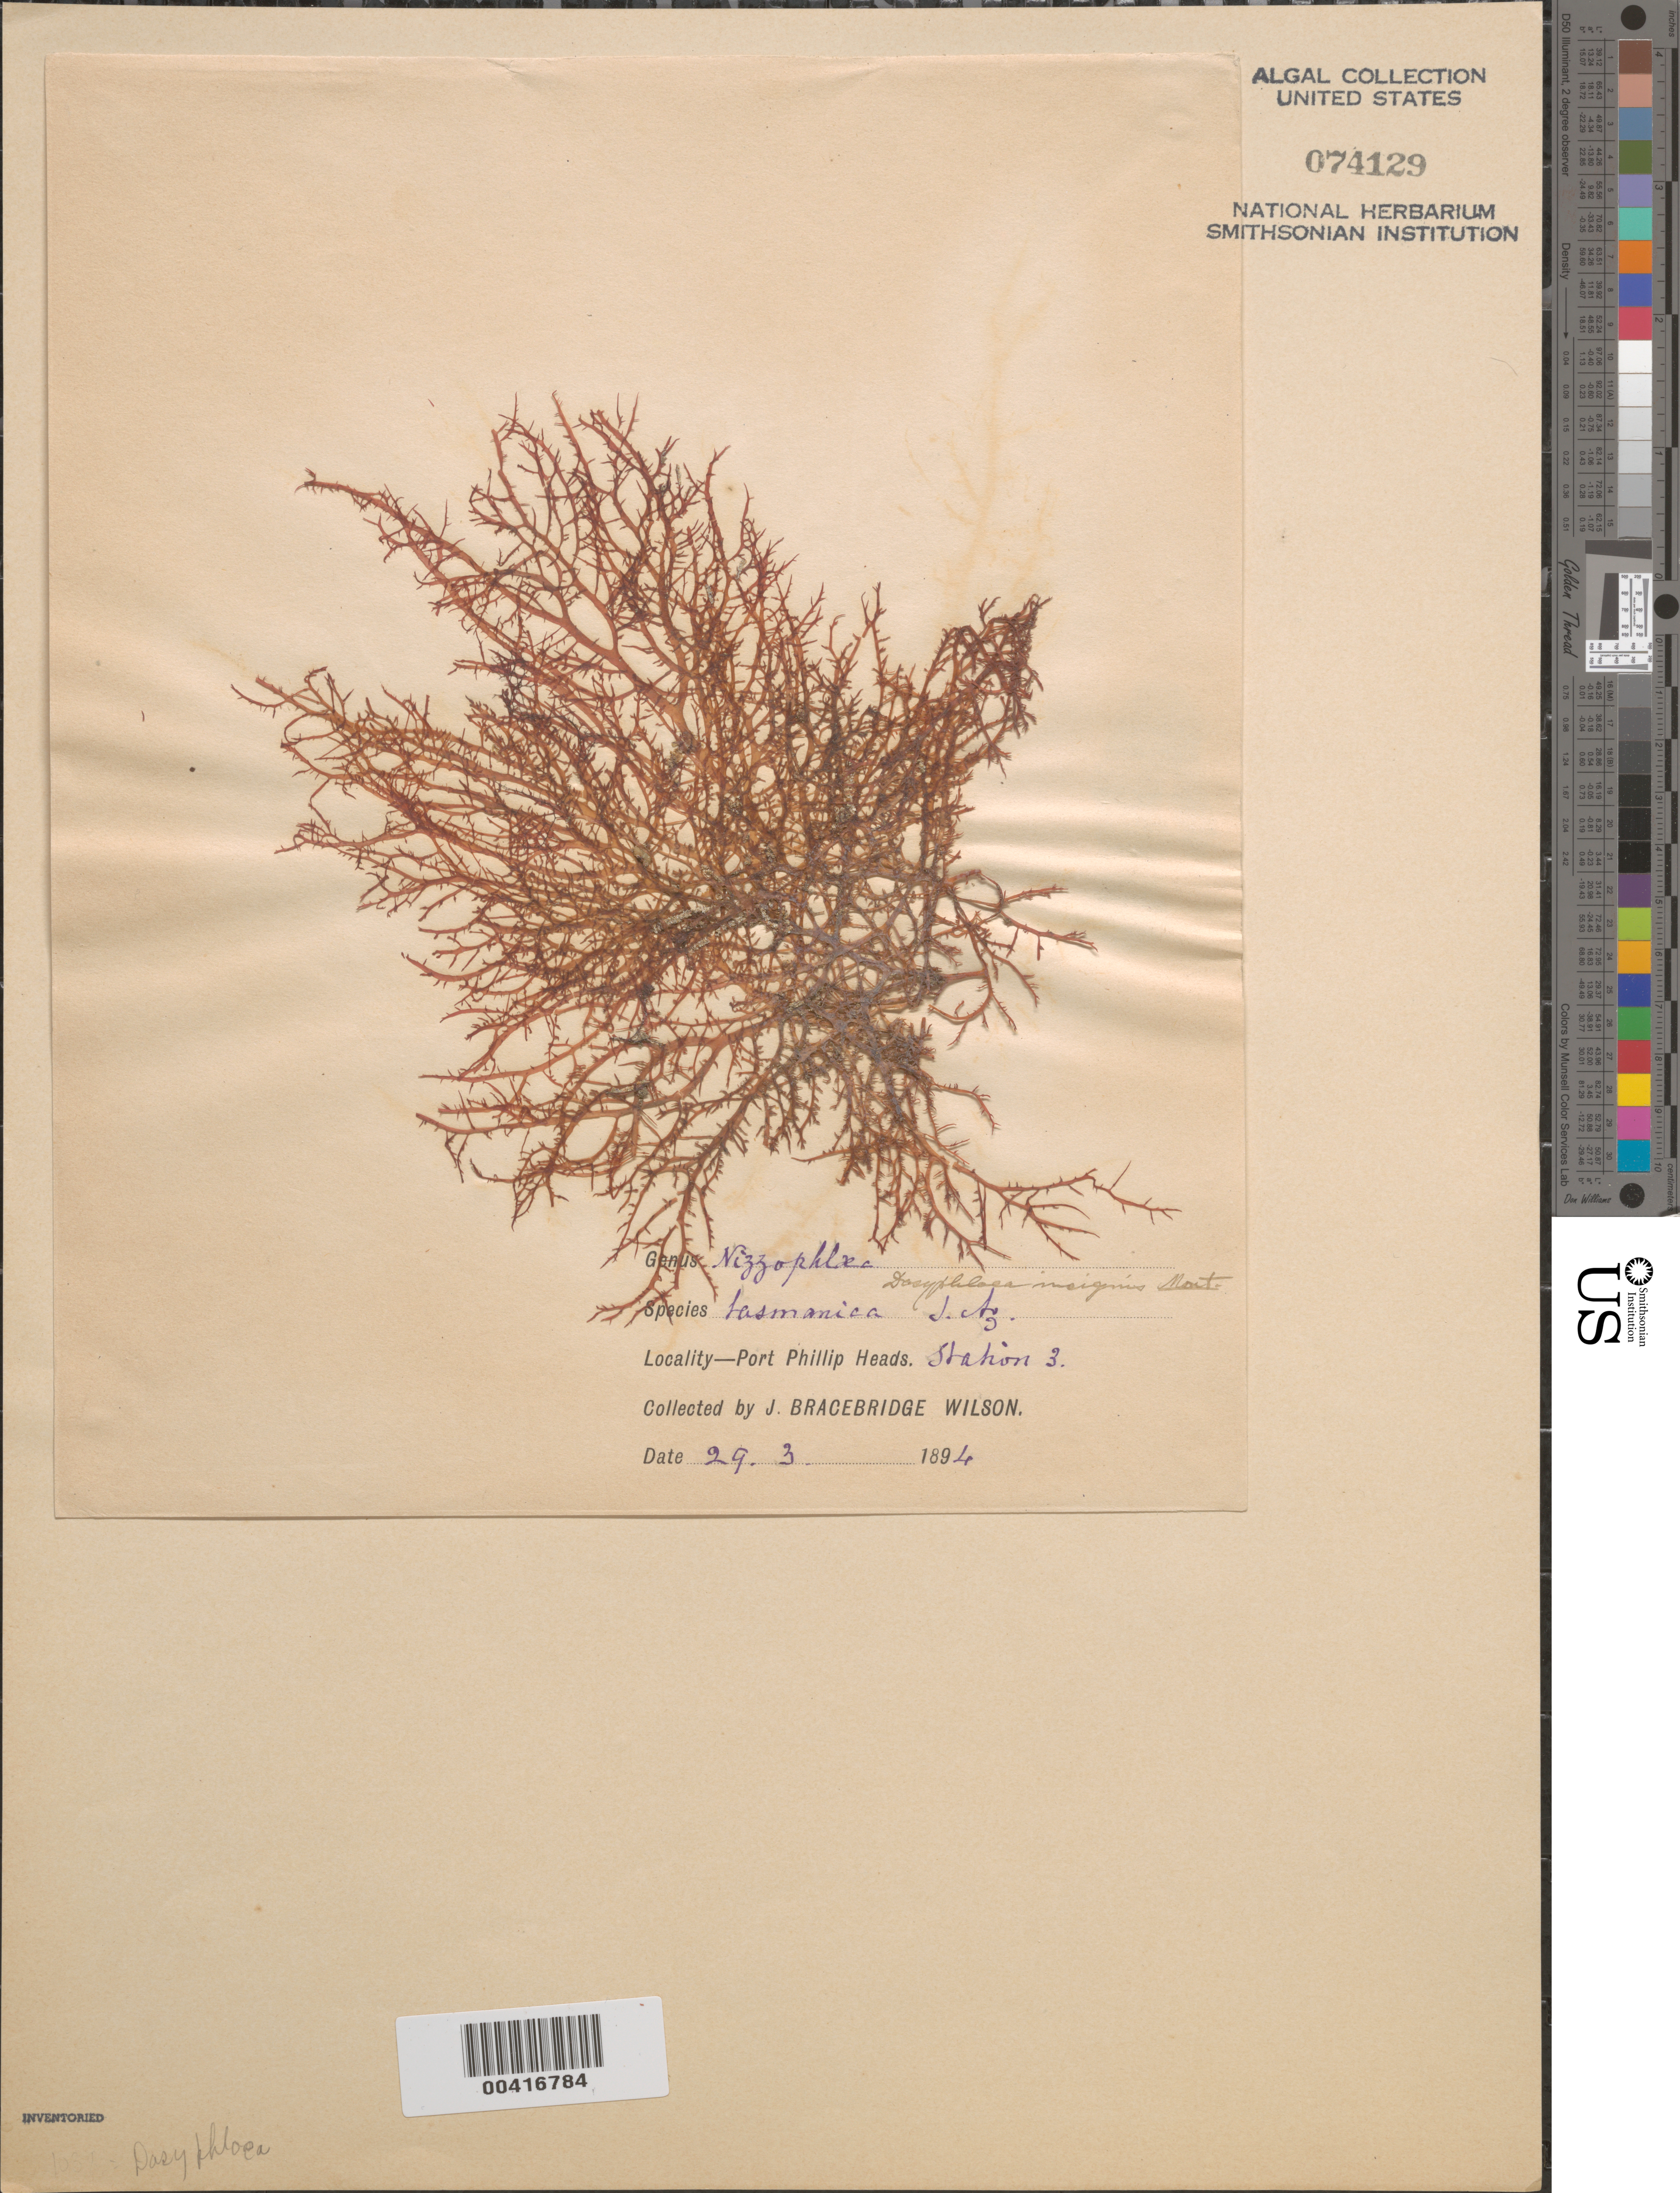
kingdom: Plantae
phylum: Rhodophyta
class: Florideophyceae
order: Gigartinales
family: Dumontiaceae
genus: Dasyphloea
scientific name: Dasyphloea insignis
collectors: J. B. Wilson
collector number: Station 3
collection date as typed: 29 Mar 1894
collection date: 1894-03-29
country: Australia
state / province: Victoria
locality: Port Phillip Heads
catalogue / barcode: US 74129